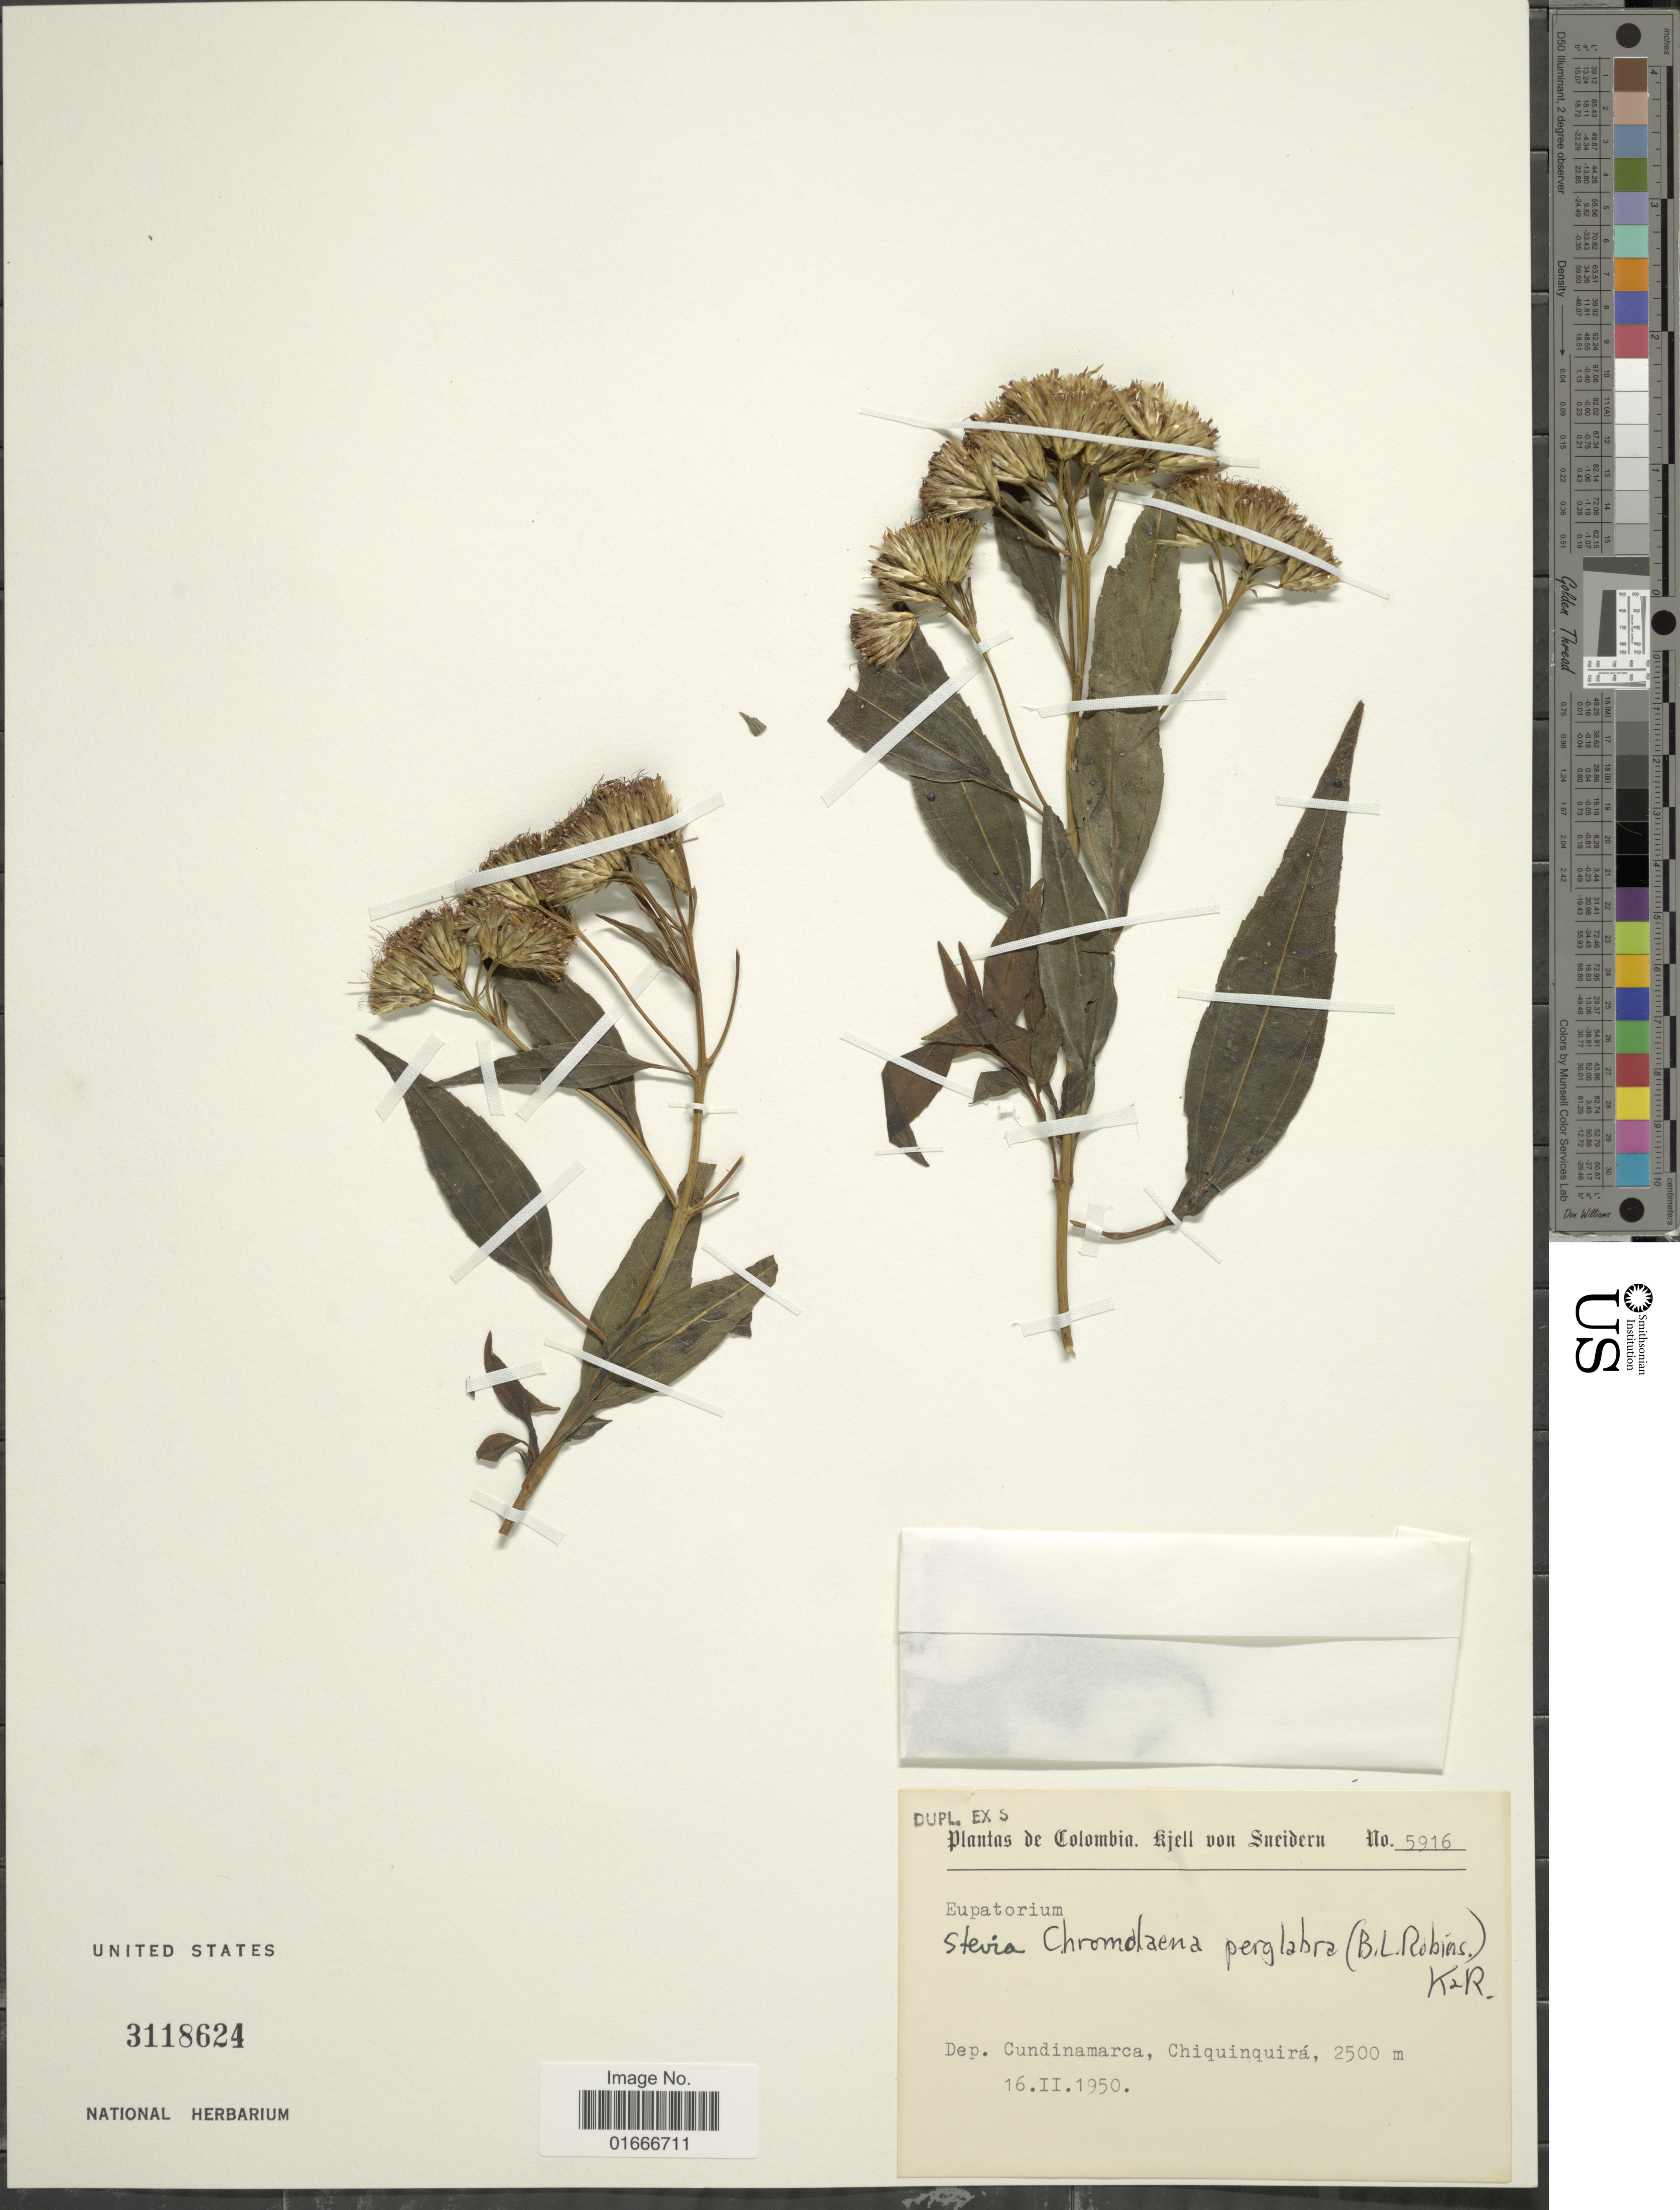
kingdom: Plantae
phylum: Tracheophyta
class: Magnoliopsida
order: Asterales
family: Asteraceae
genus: Chromolaena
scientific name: Chromolaena perglabra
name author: (B.L. Rob.) R.M. King & H. Rob.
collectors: K. von Sneidern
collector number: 5916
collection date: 1950-02-16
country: Colombia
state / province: Cundinamarca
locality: Chiquinquira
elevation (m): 2500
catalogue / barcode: US 3118624